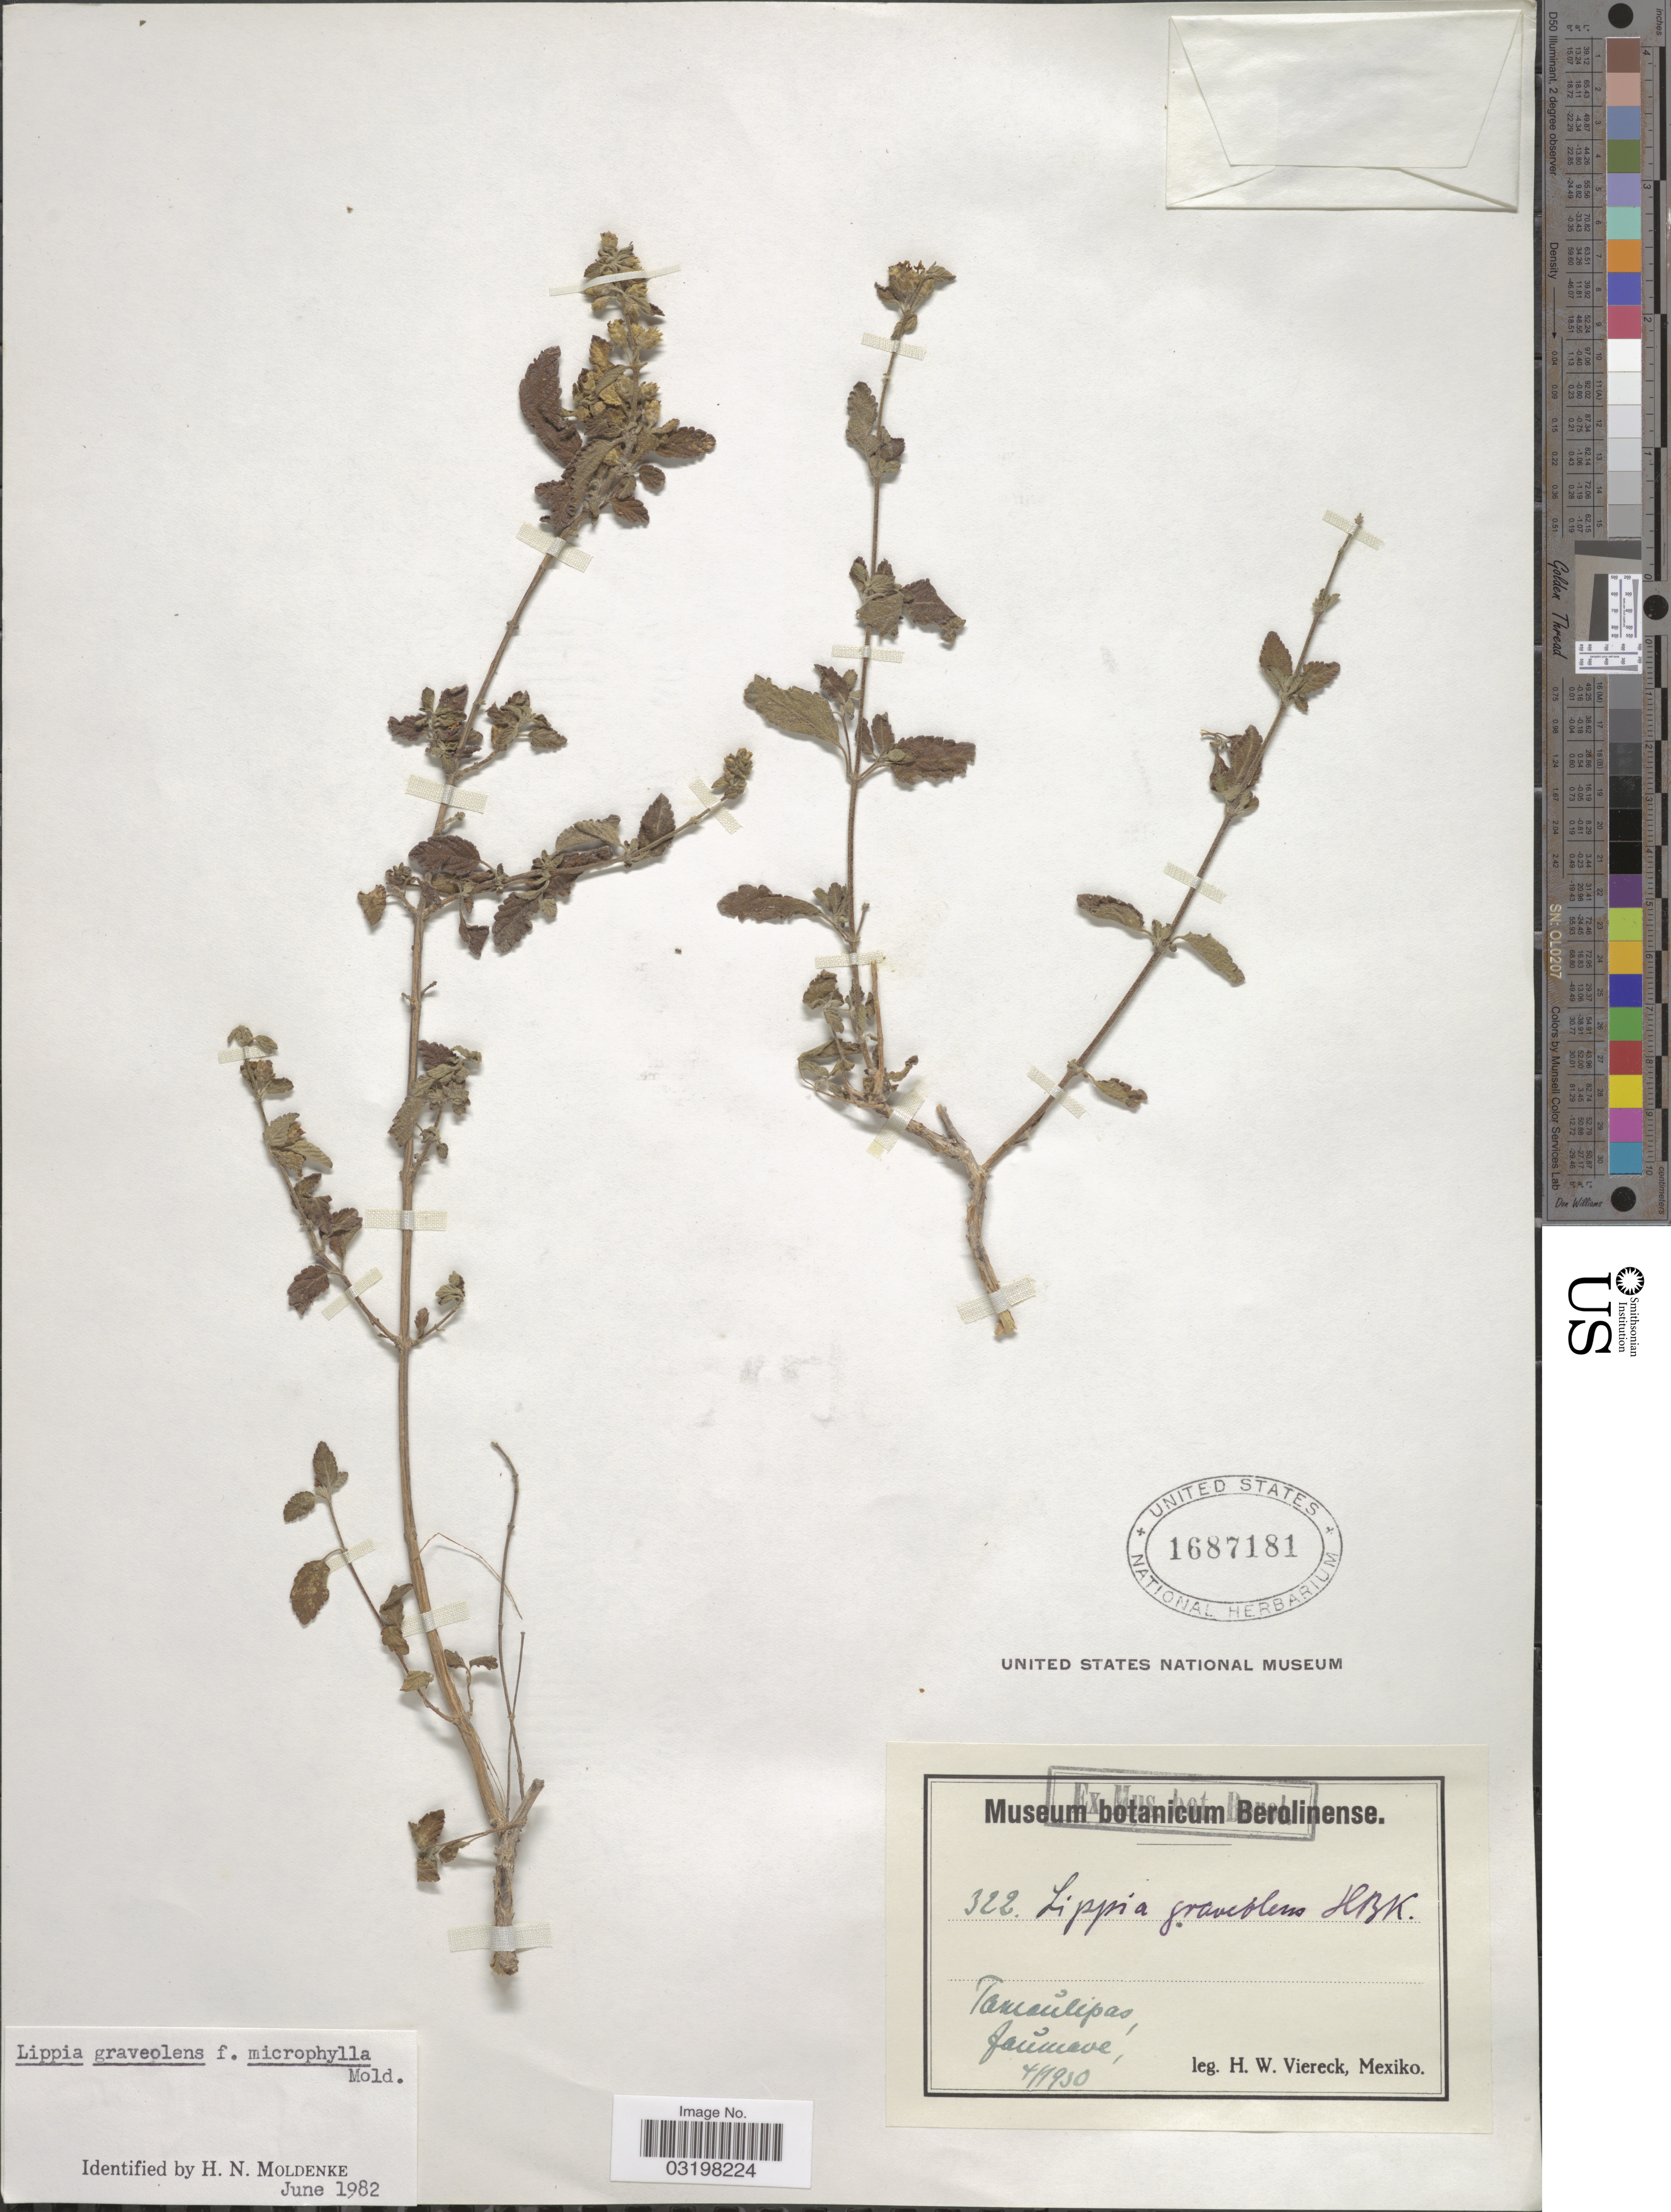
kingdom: Plantae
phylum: Tracheophyta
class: Magnoliopsida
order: Lamiales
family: Verbenaceae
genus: Lippia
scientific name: Lippia graveolens f. microphylla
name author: Kunth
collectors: H. W. Viereck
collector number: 322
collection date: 1930-04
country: Mexico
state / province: Tamaulipas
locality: Jaumave.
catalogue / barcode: US 1687181